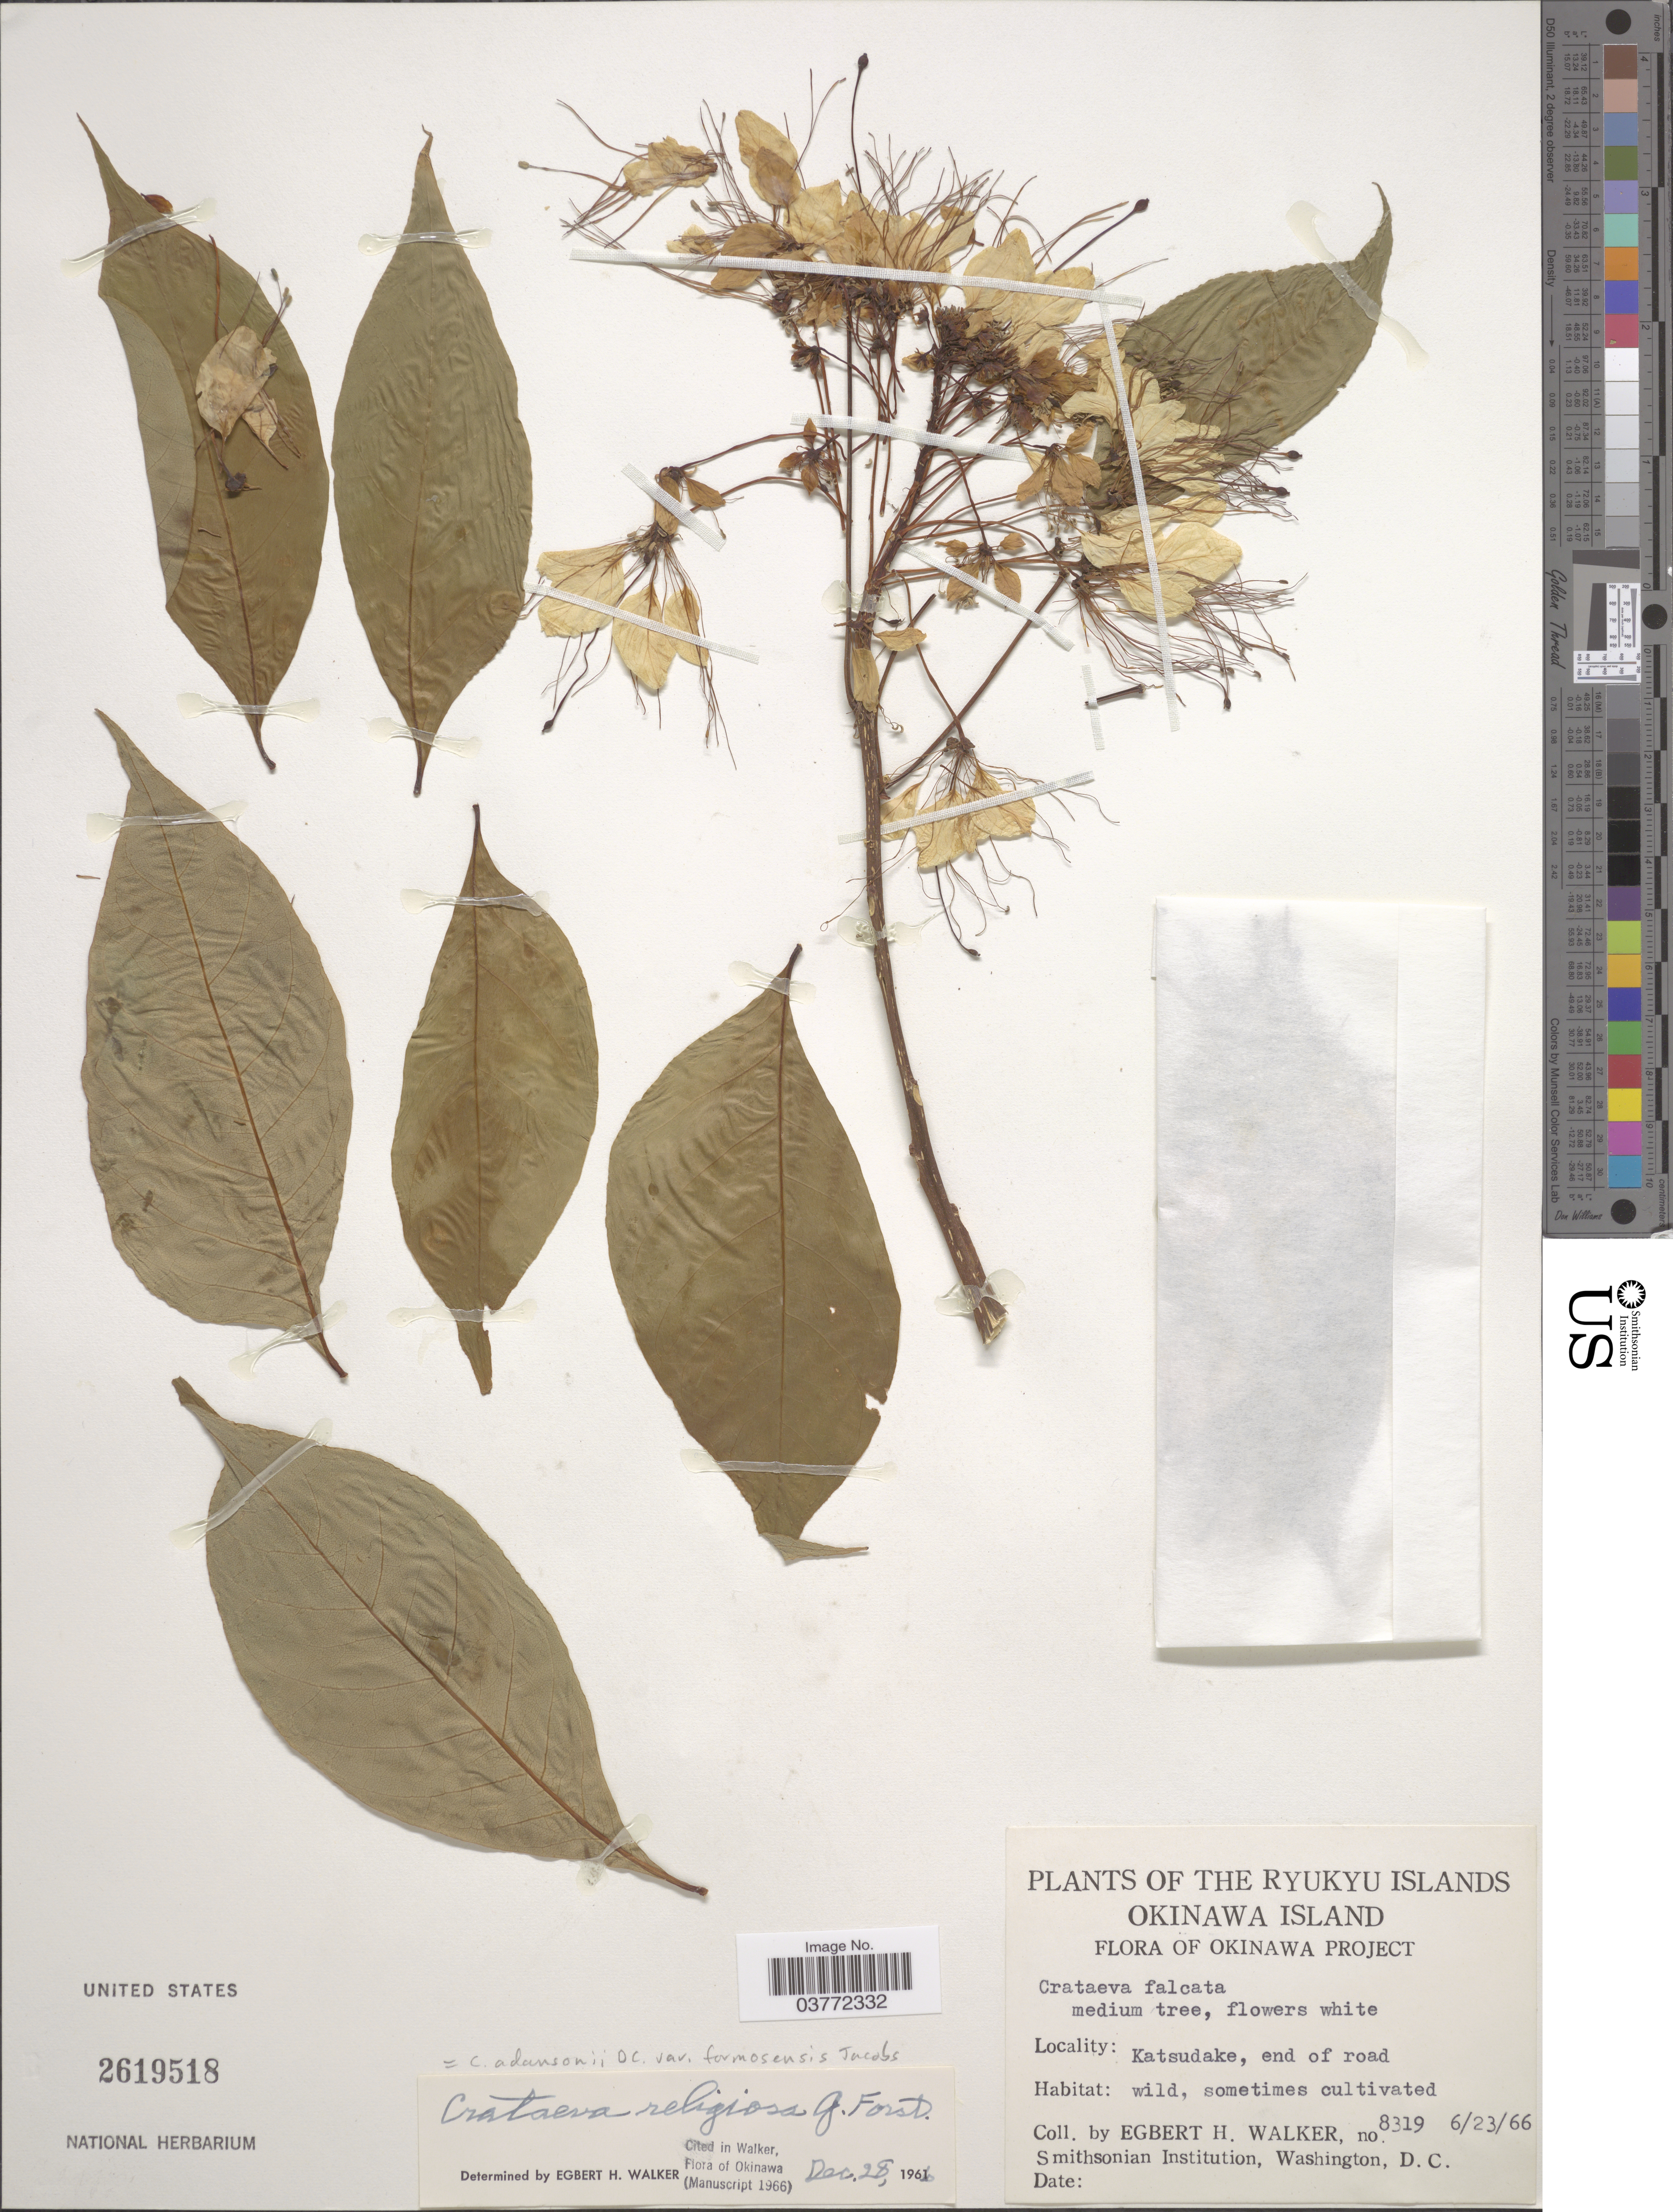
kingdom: Plantae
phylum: Tracheophyta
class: Magnoliopsida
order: Brassicales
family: Capparaceae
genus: Crateva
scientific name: Crateva adansonii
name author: DC.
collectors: E. H. Walker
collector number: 8319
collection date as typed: Transcribed d/m/y: 23/6/66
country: Japan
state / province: Okinawa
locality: The Ryukyu Islands. Okinawa Island. Katsudake, end of road.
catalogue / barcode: US 2619518